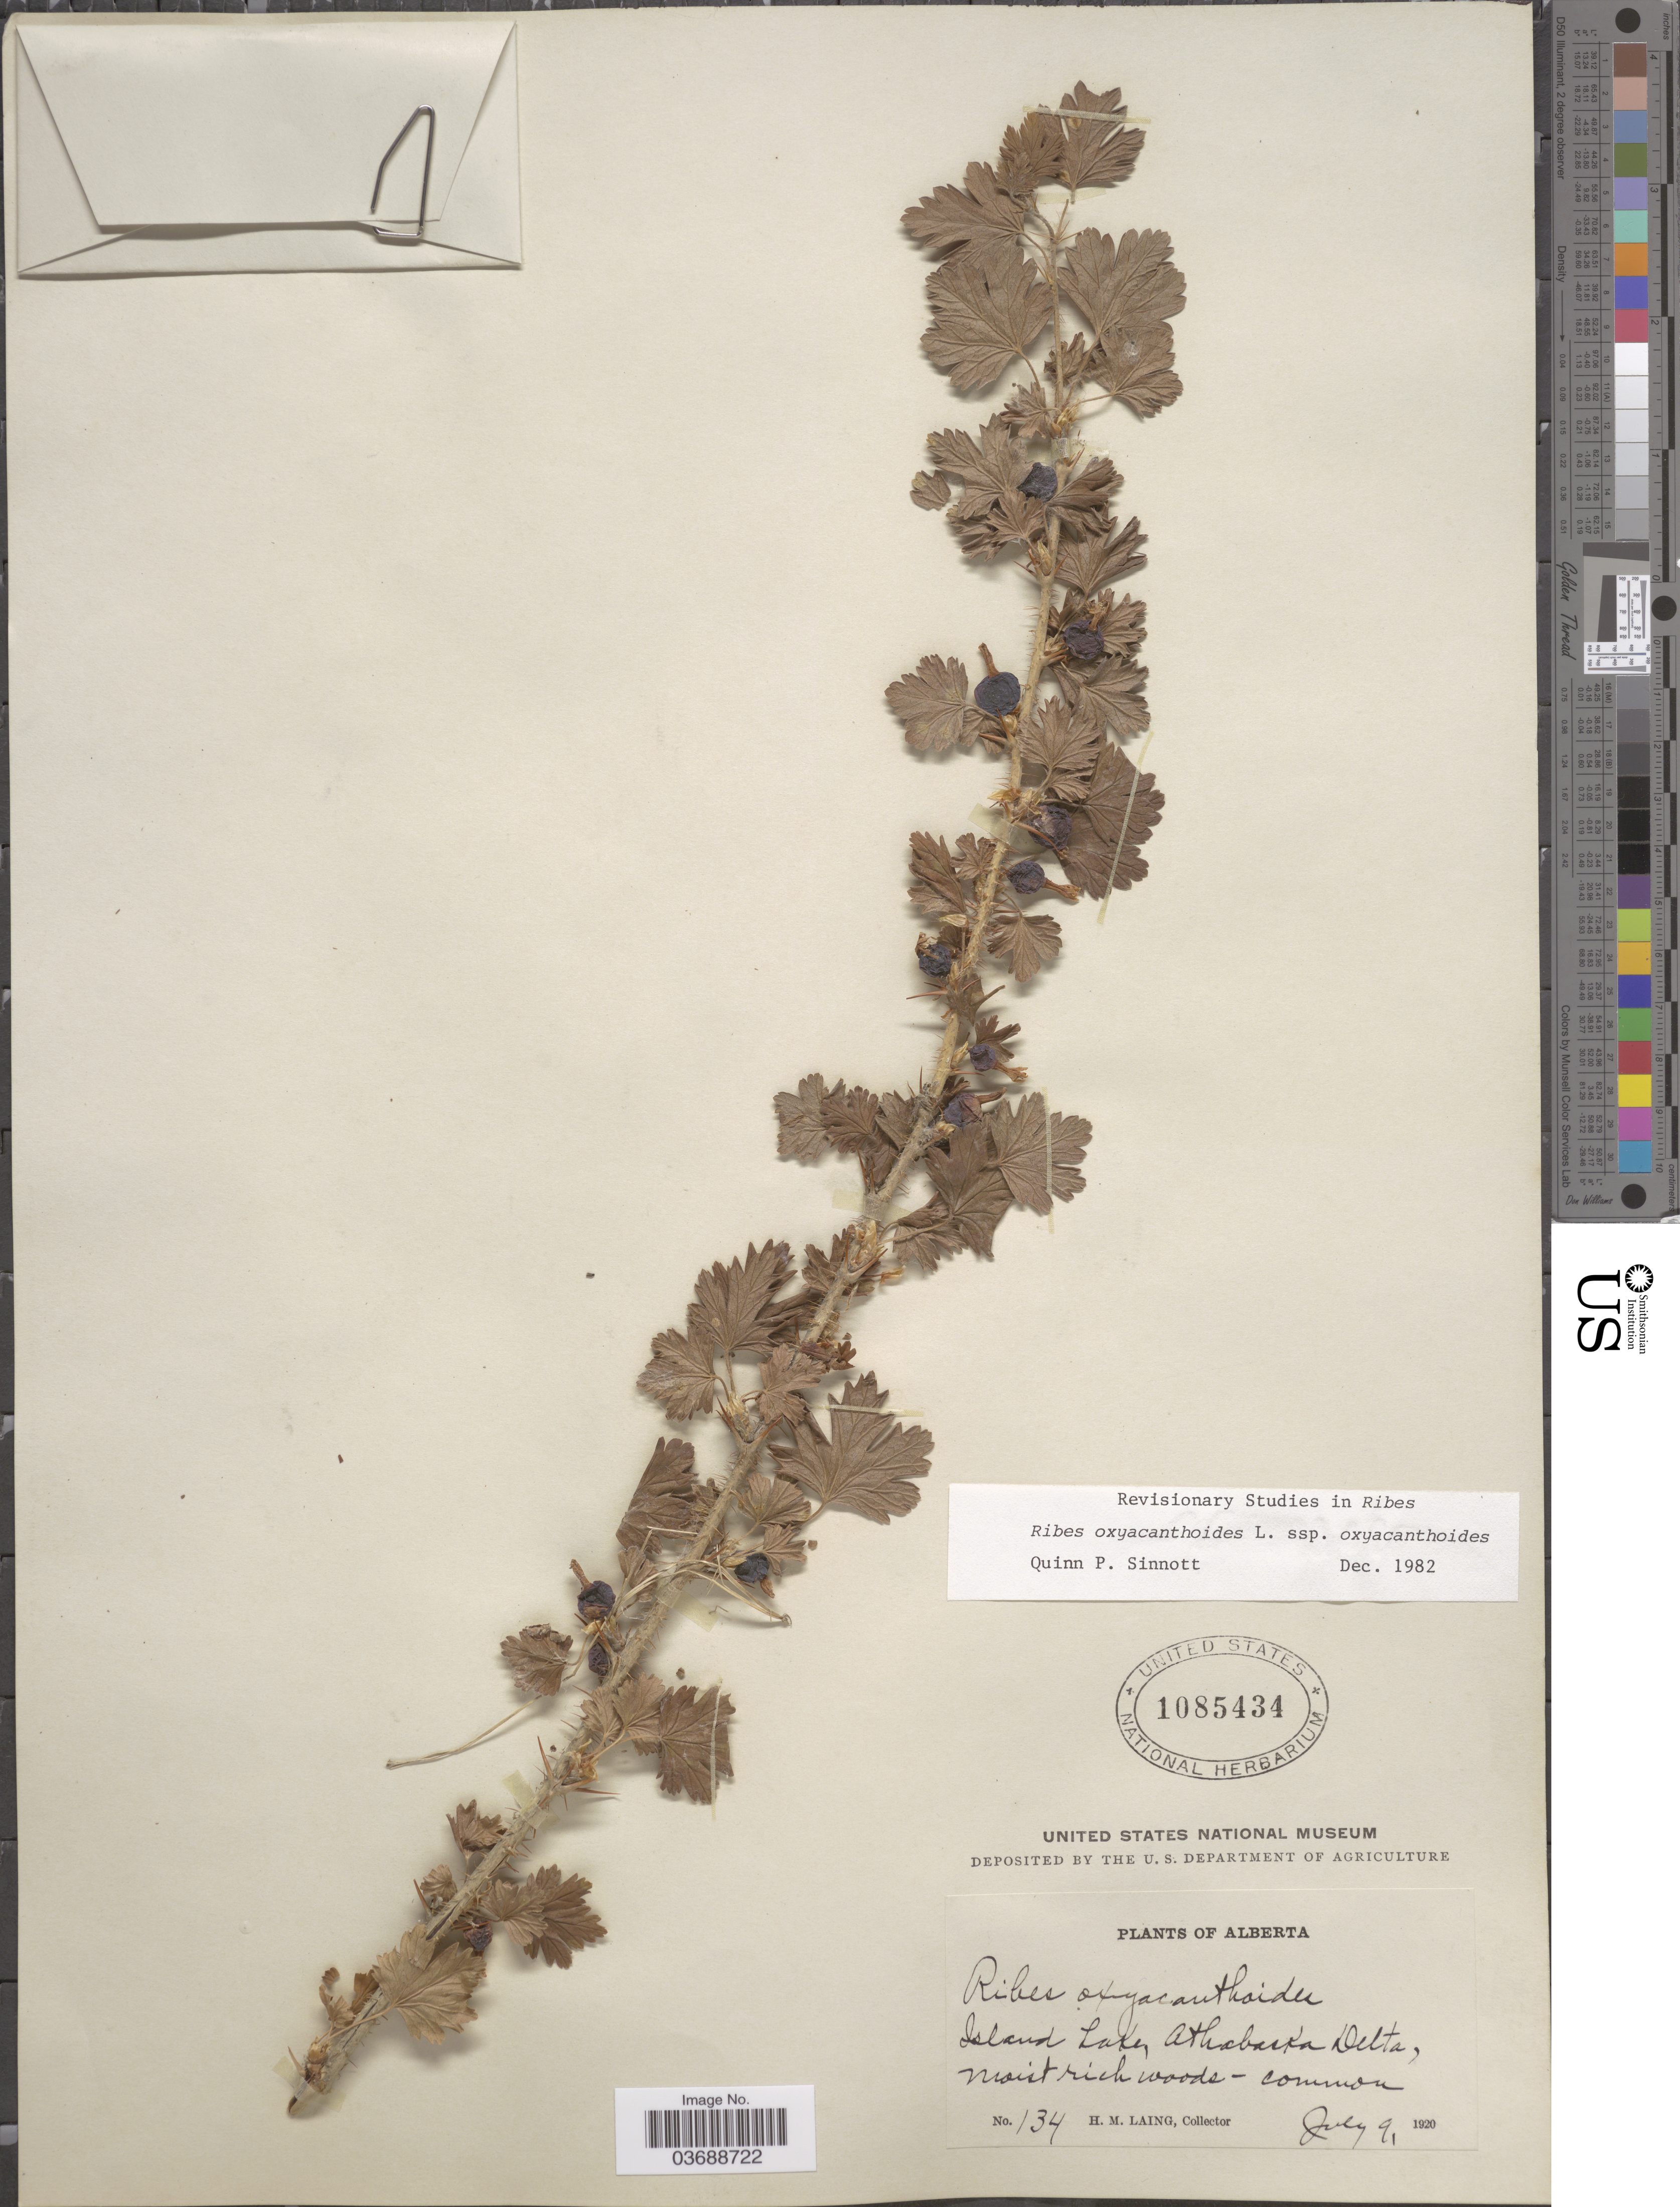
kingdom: Plantae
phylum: Tracheophyta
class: Magnoliopsida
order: Saxifragales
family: Grossulariaceae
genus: Ribes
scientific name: Ribes oxyacanthoides subsp. oxyacanthoides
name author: L.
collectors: H. Laing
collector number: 134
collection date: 1920-07-09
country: Canada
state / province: Alberta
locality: Island Lake, Athabaska Delta.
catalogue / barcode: US 1085434